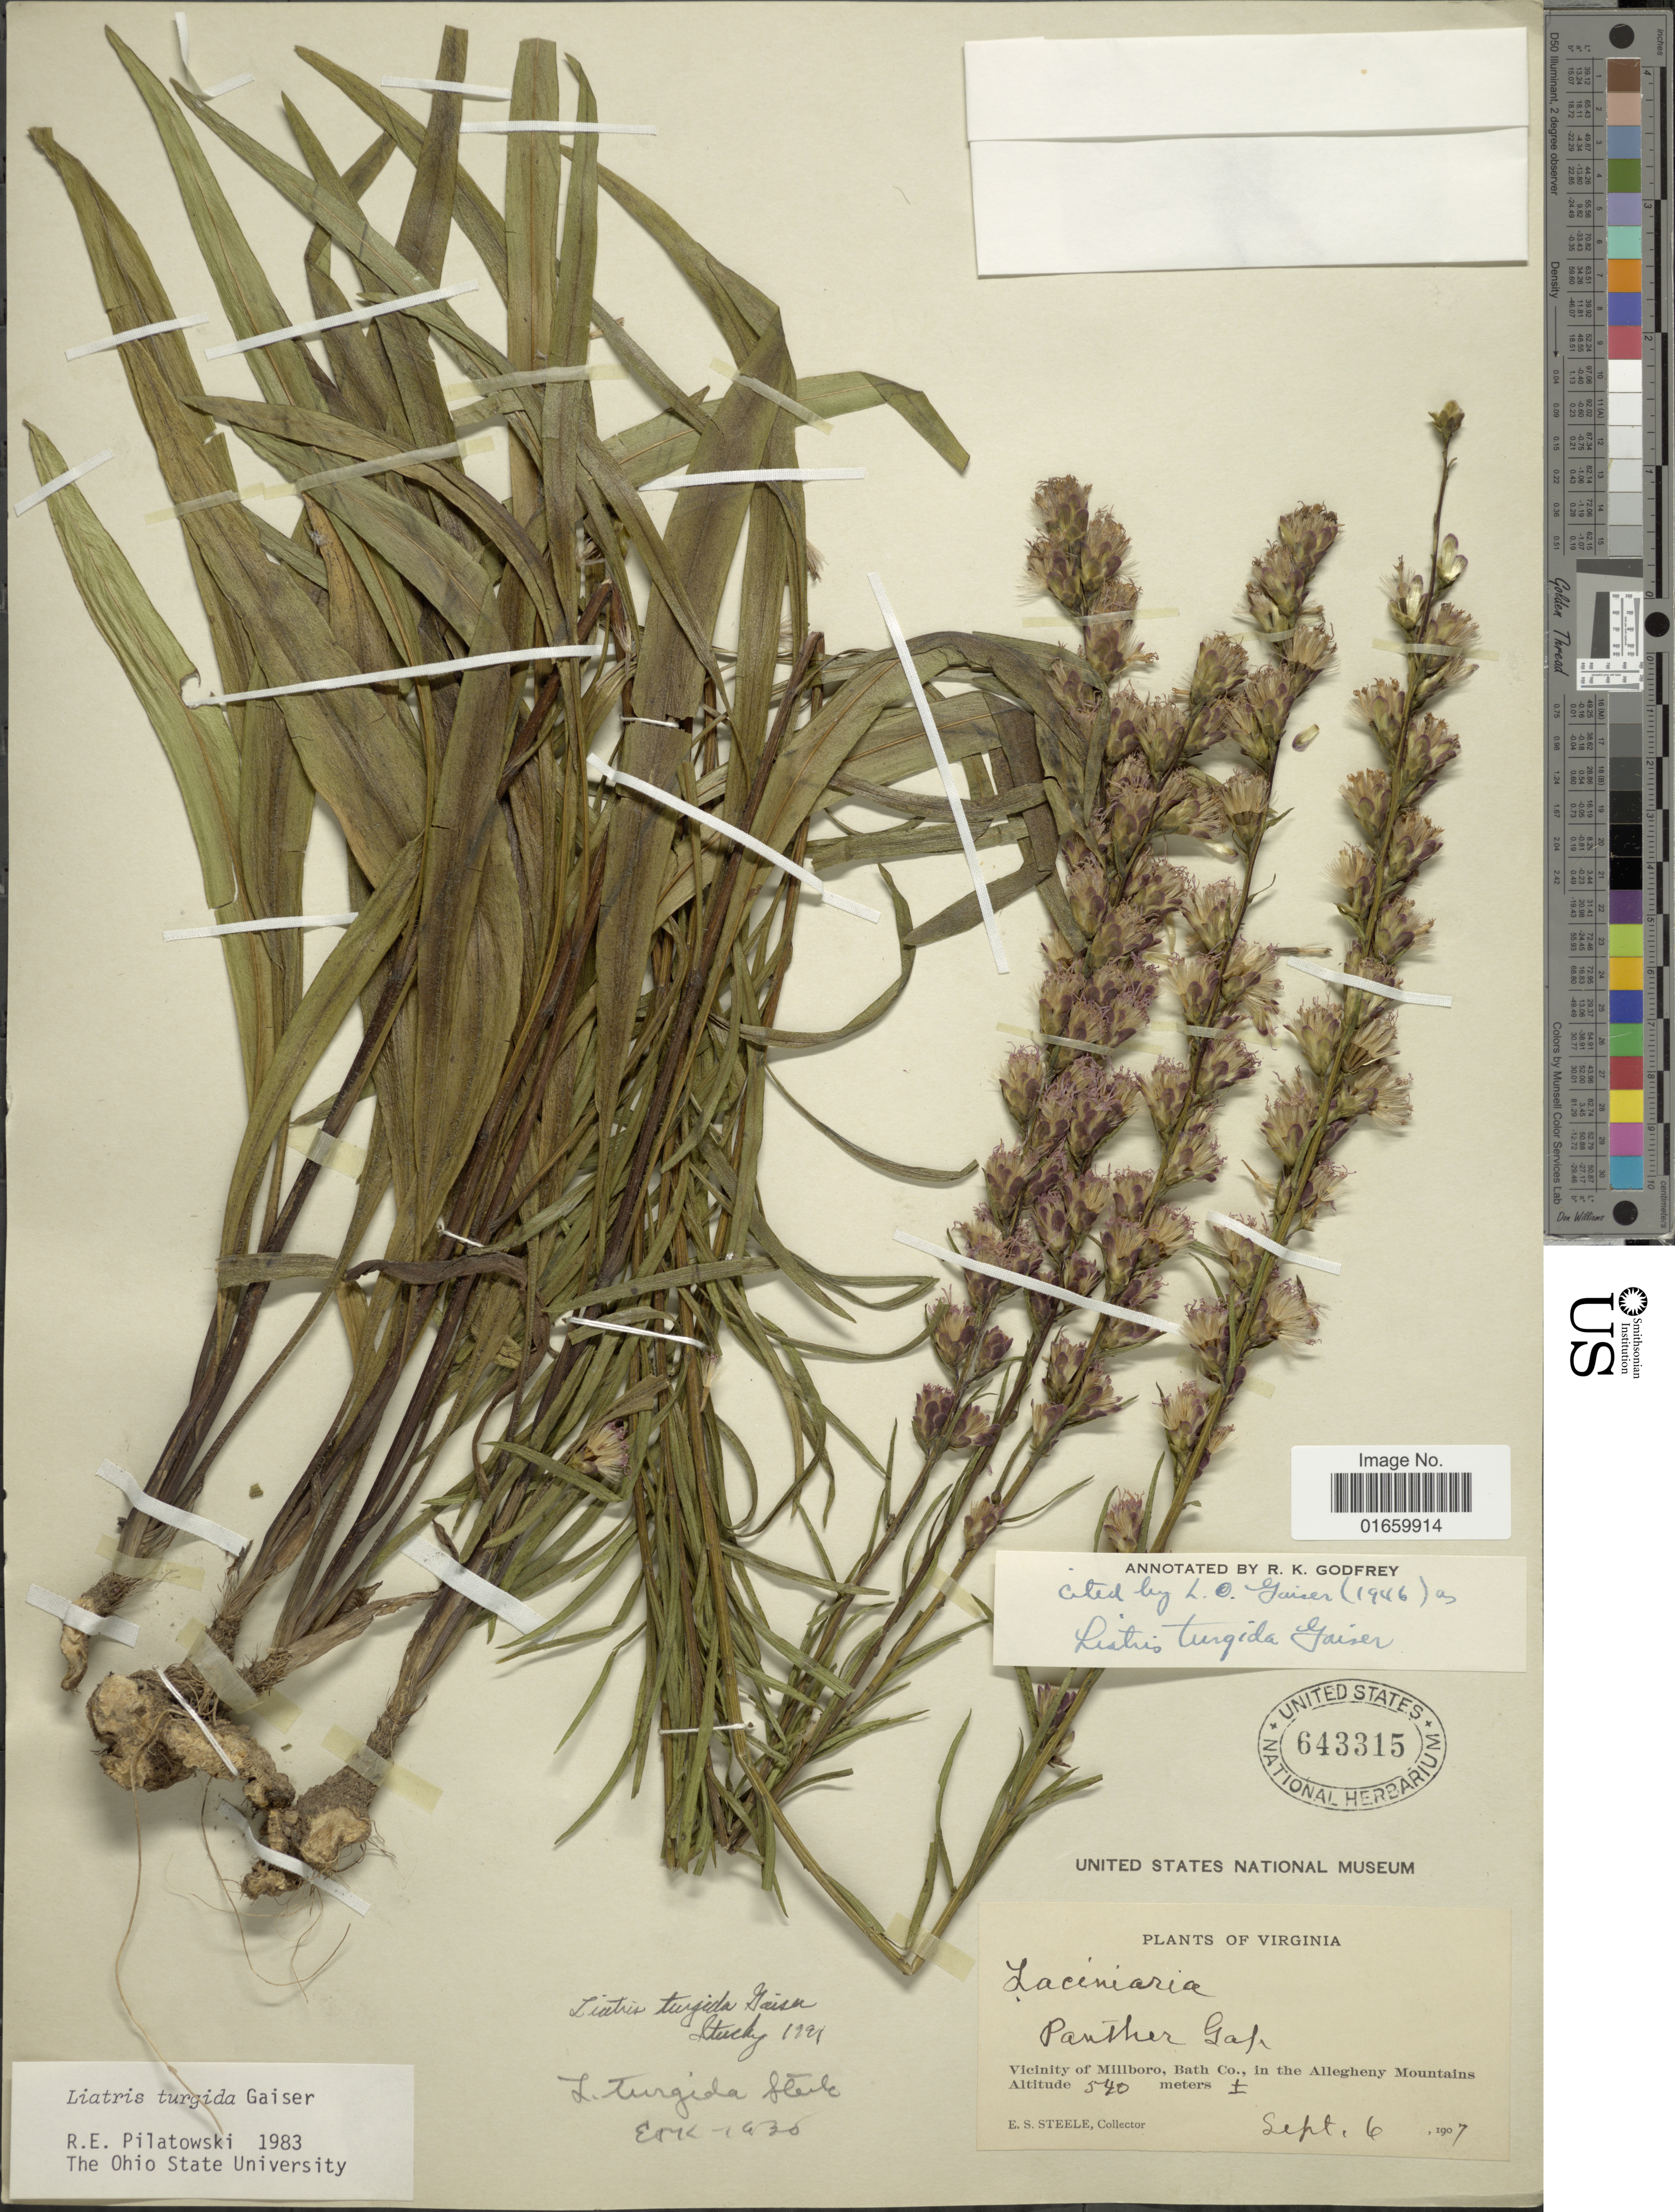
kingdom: Plantae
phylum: Tracheophyta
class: Magnoliopsida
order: Asterales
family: Asteraceae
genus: Liatris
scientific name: Liatris turgida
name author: Gaiser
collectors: E. Steele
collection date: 1907-09-06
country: United States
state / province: Virginia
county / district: Bath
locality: Vicinity of Millboro, in the Allegheny Mountains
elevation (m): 540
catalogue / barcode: US 643315